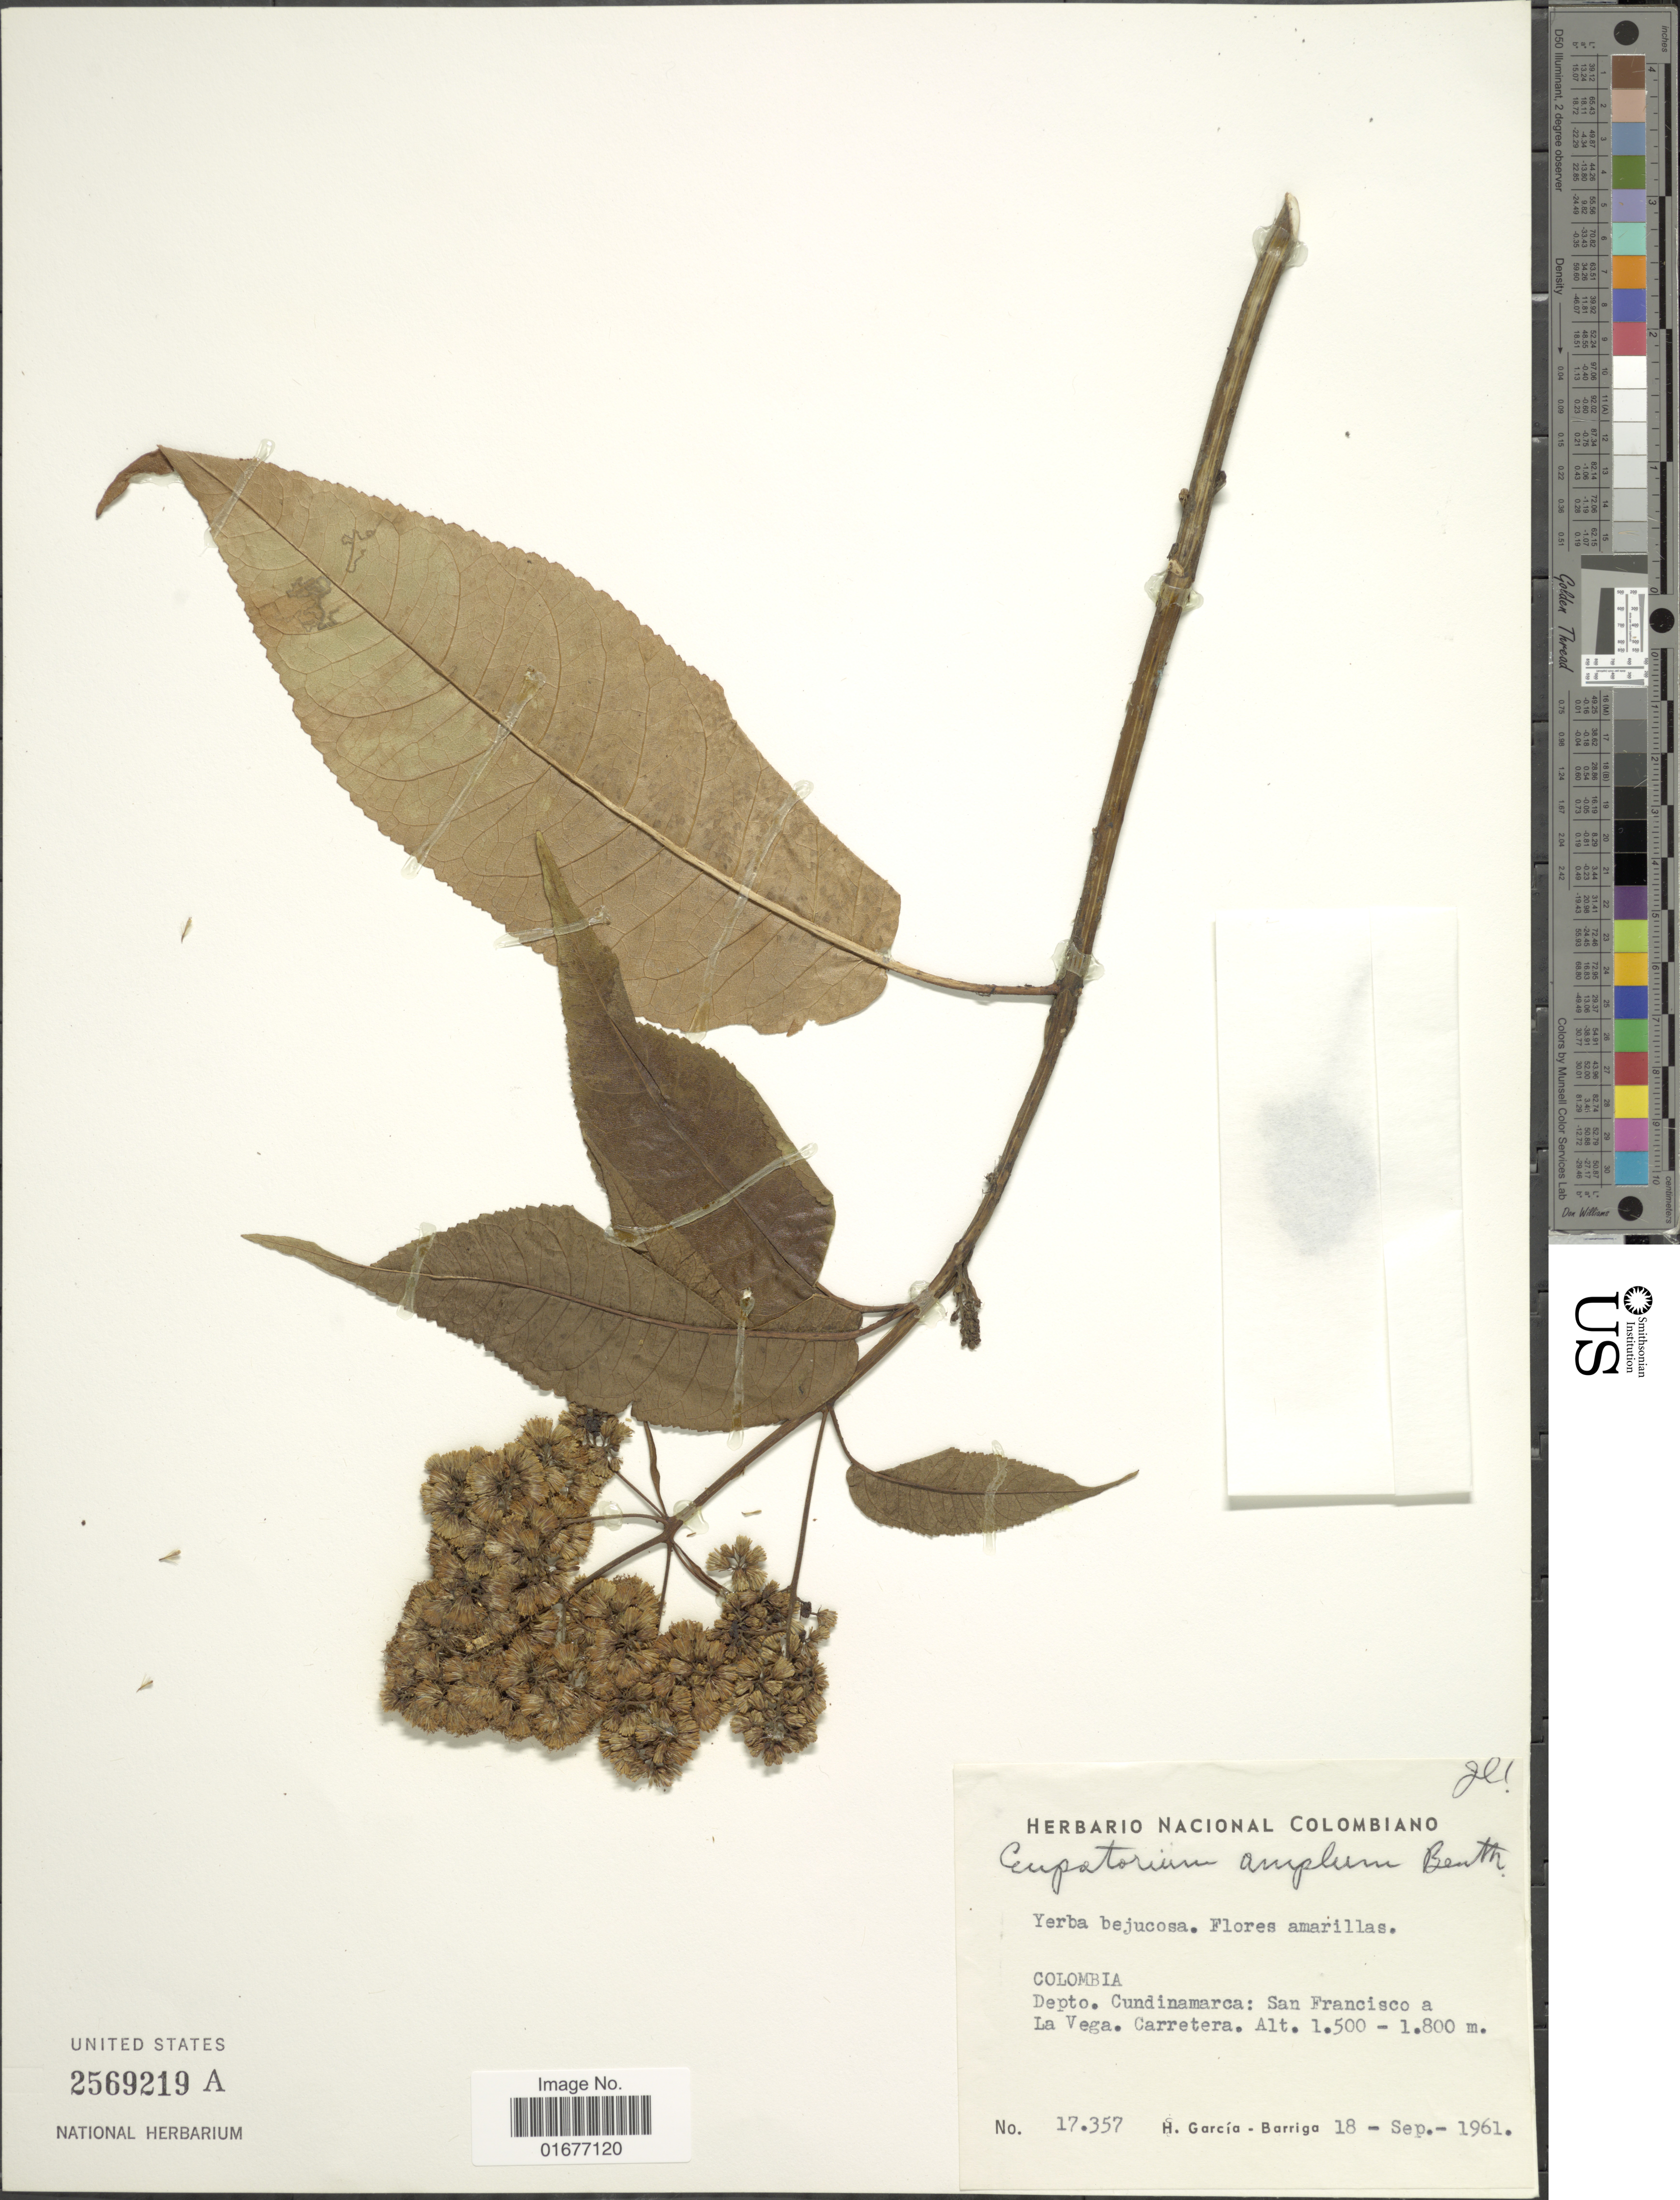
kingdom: Plantae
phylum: Tracheophyta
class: Magnoliopsida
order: Asterales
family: Asteraceae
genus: Ageratina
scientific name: Ageratina ampla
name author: (Benth.) R.M. King & H. Rob.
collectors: H. García Barriga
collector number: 17357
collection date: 1961-09-18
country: Colombia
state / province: Cundinamarca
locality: San Francisco a La Vega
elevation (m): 1500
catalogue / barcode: US 2569219A